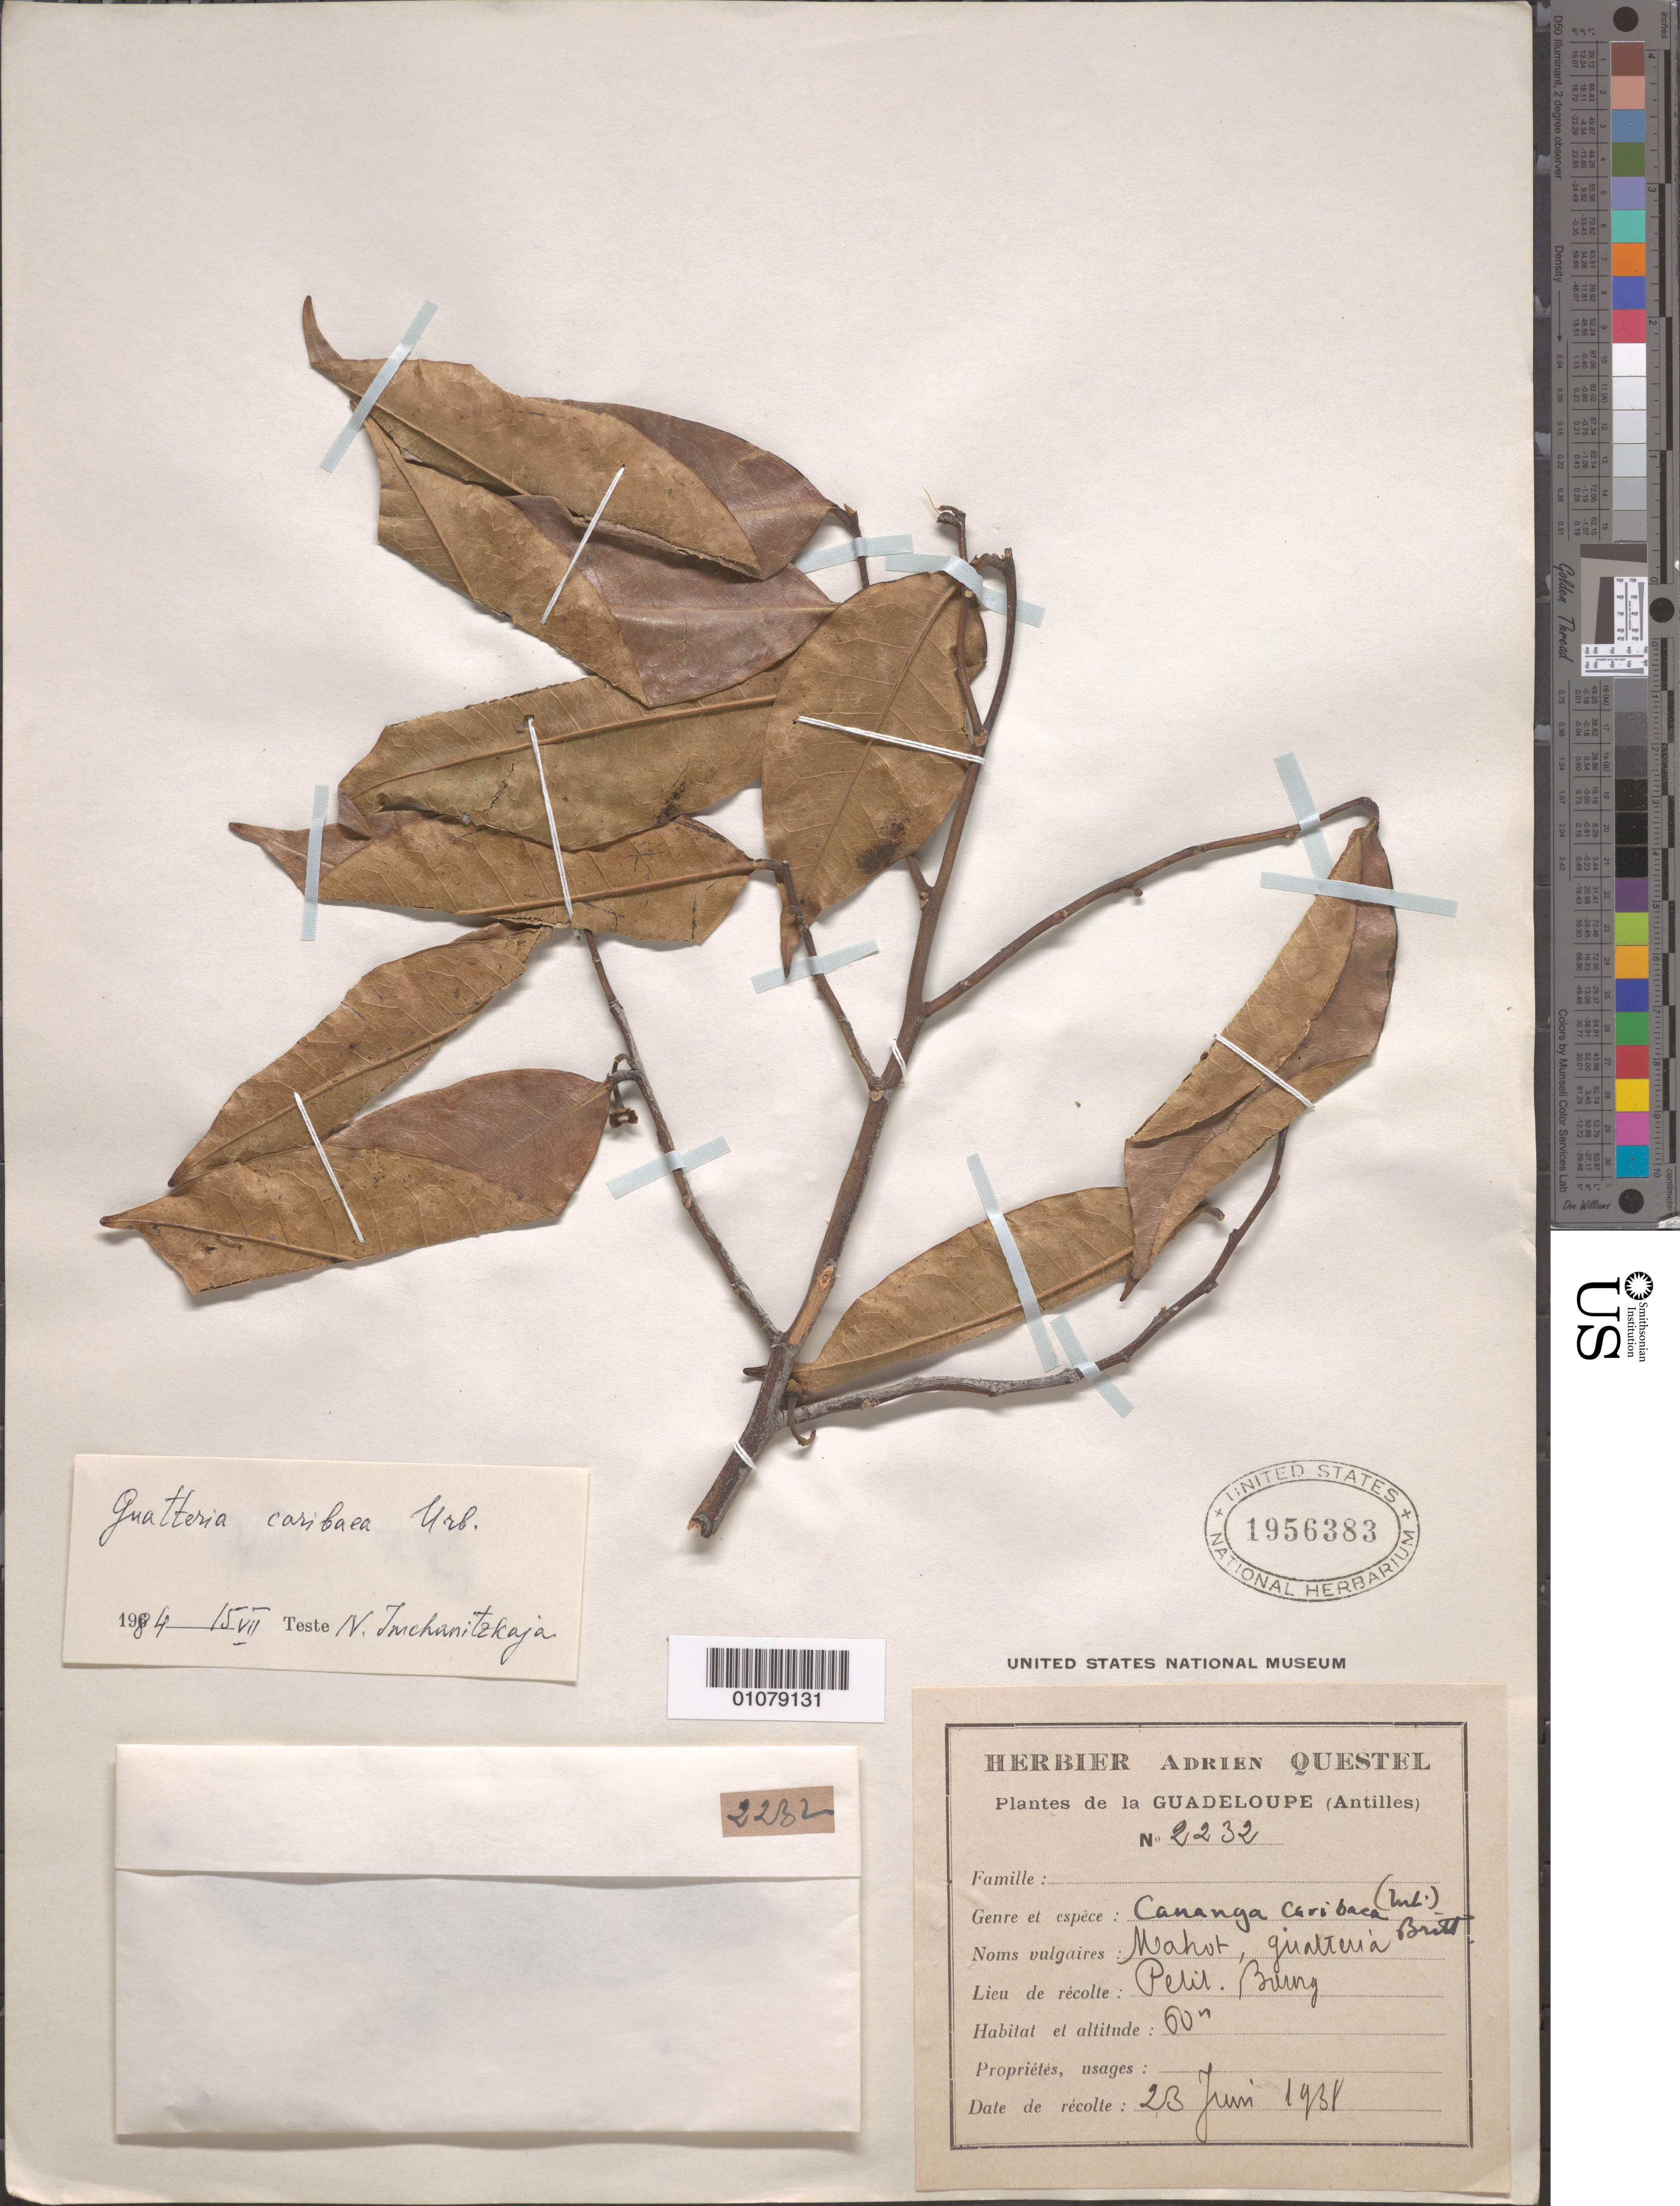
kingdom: Plantae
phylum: Tracheophyta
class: Magnoliopsida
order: Magnoliales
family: Annonaceae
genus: Guatteria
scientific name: Guatteria caribaea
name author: Urb.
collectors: A. Questel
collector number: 2232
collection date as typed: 23 Jun 1938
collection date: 1938-06-23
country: Guadeloupe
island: Basse Terre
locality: Petit Bourg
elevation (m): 60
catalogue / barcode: US 1956383